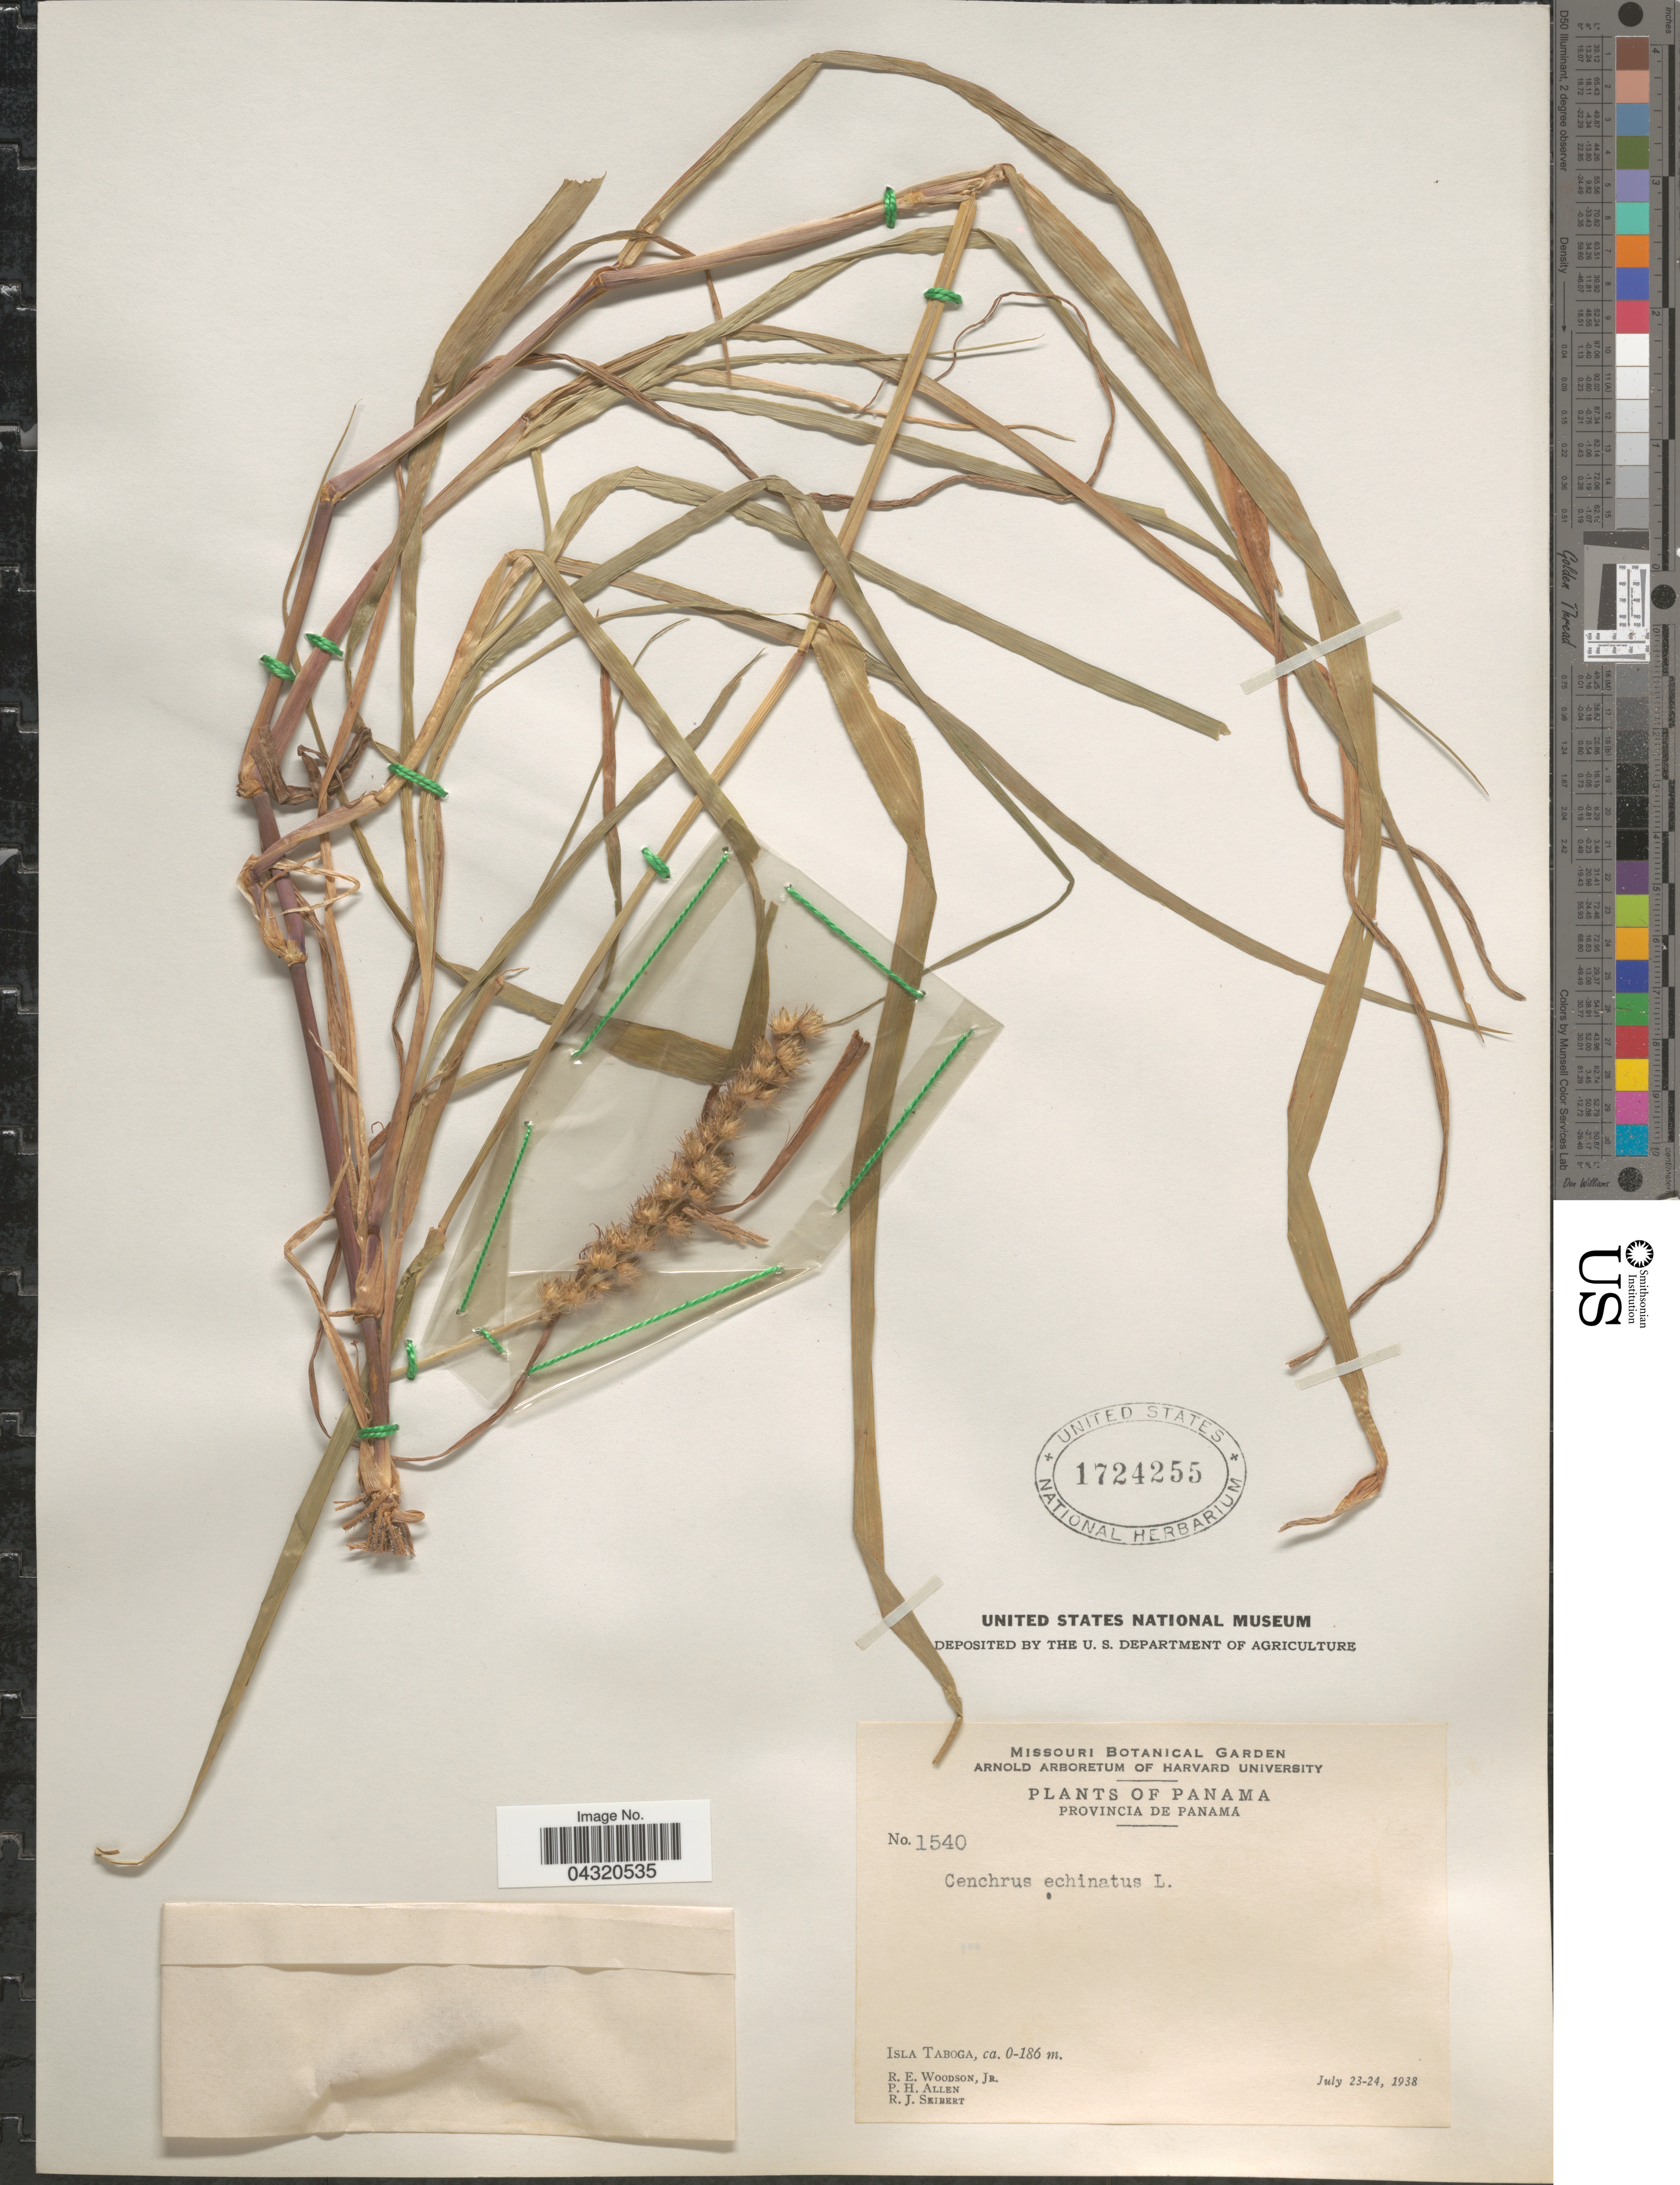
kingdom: Plantae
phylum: Tracheophyta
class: Liliopsida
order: Poales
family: Poaceae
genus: Cenchrus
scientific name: Cenchrus echinatus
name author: L.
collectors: R. E. Woodson, P. H. Allen & R. J. Seibert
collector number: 1540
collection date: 1938-07-23/1938-07-24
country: Panama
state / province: Panamá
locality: Isla Taboga.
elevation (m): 0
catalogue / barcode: US 1724255